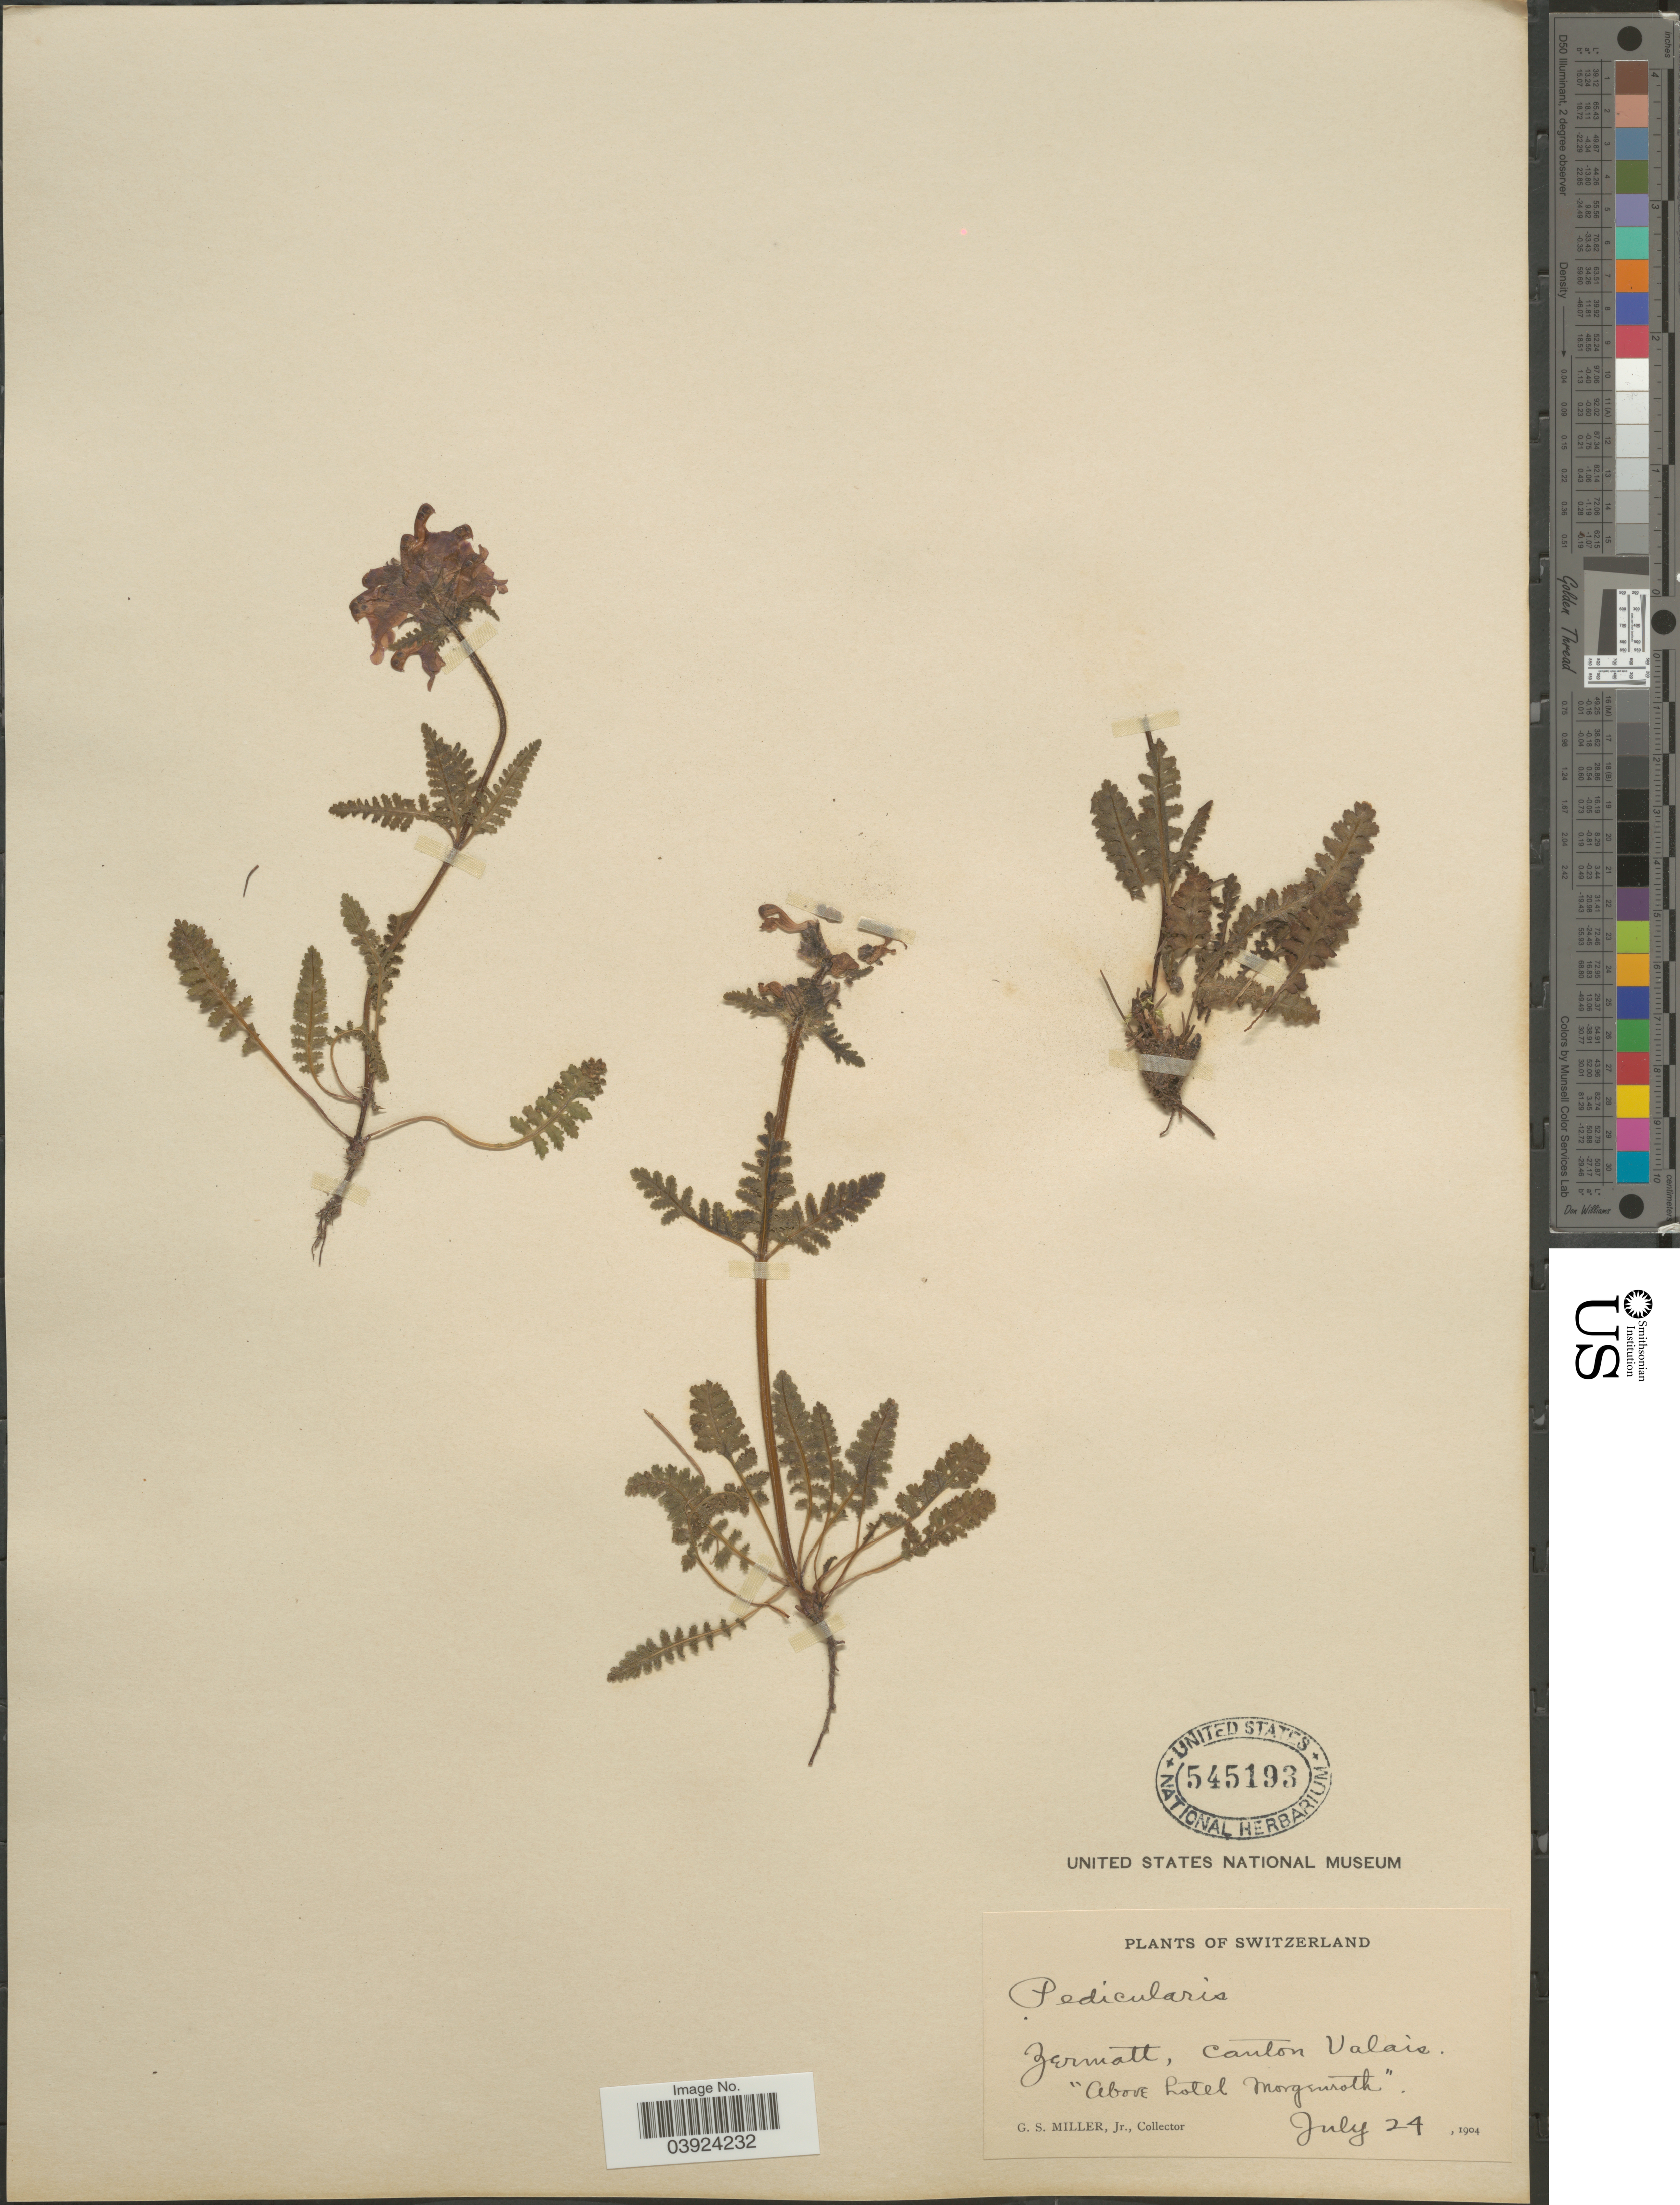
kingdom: Plantae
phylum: Tracheophyta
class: Magnoliopsida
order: Lamiales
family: Orobanchaceae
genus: Pedicularis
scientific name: Pedicularis sp.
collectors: G. S. Miller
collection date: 1904-07-24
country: Switzerland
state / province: Valais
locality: Zermatt, Canton Valais. "Above hotel Morgensroth".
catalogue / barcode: US 545193